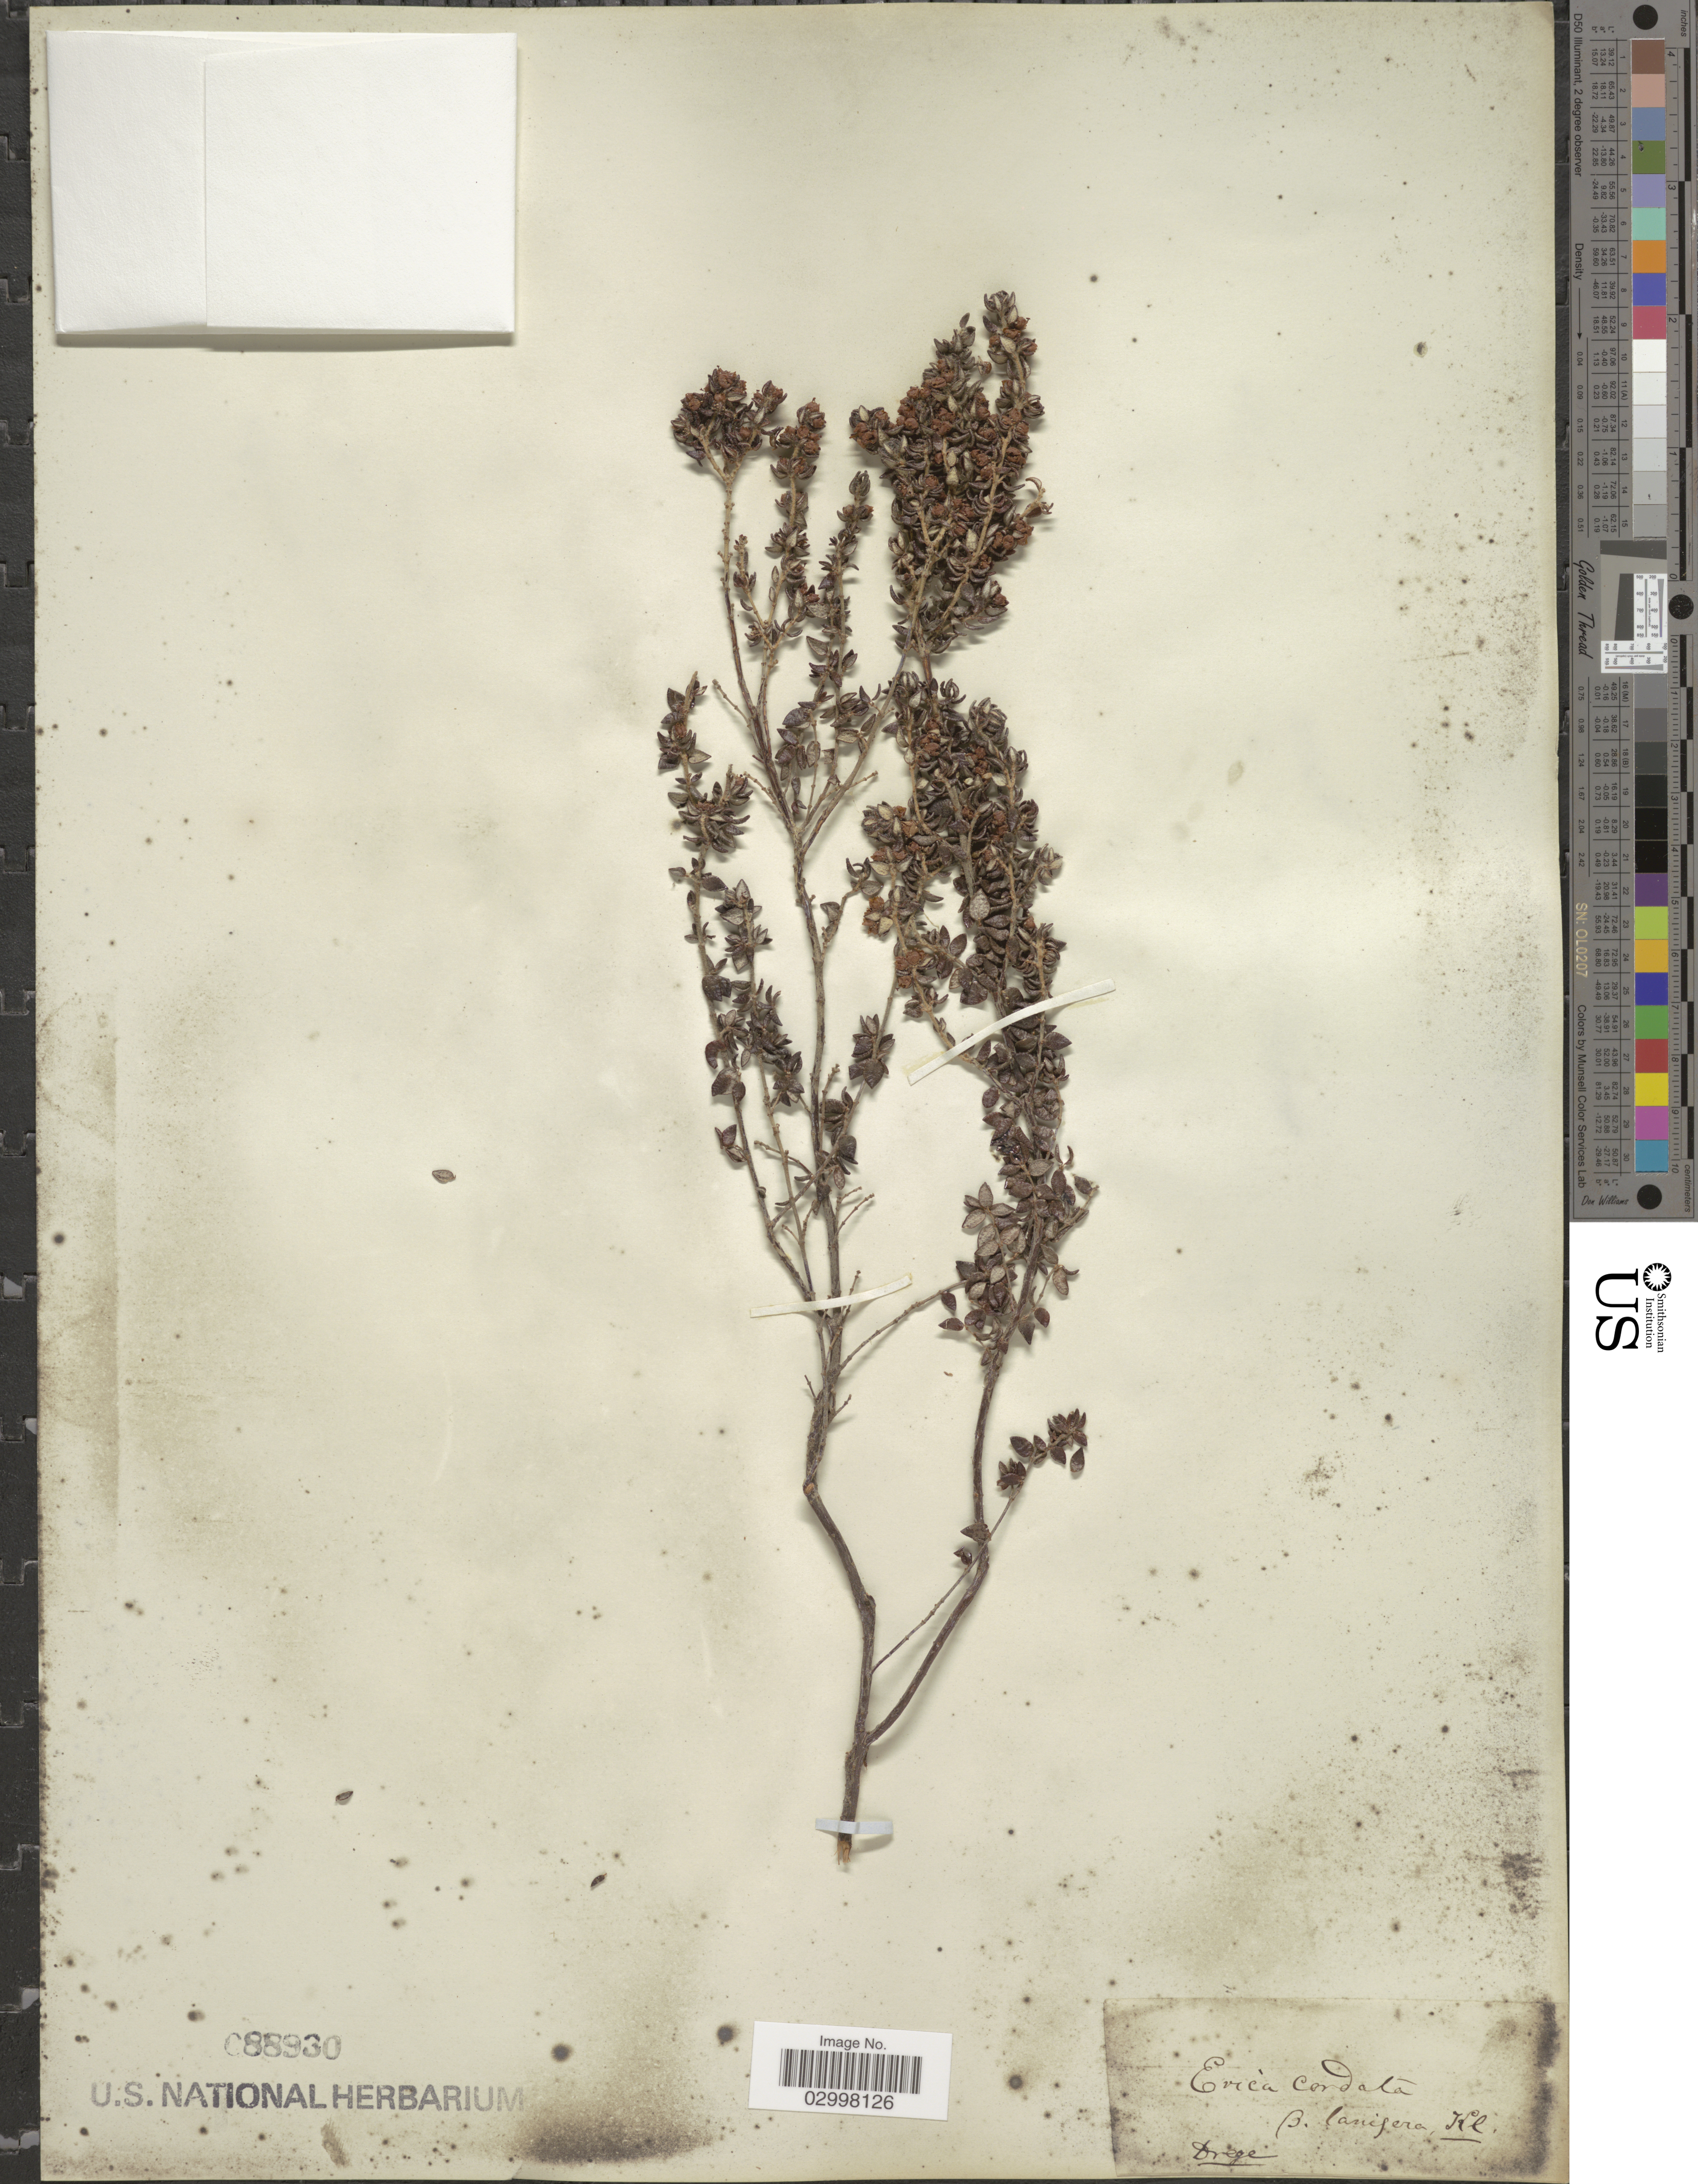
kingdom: Plantae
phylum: Tracheophyta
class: Magnoliopsida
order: Ericales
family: Ericaceae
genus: Erica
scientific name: Erica cordata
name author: Andrews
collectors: Drege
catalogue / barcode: US 88930